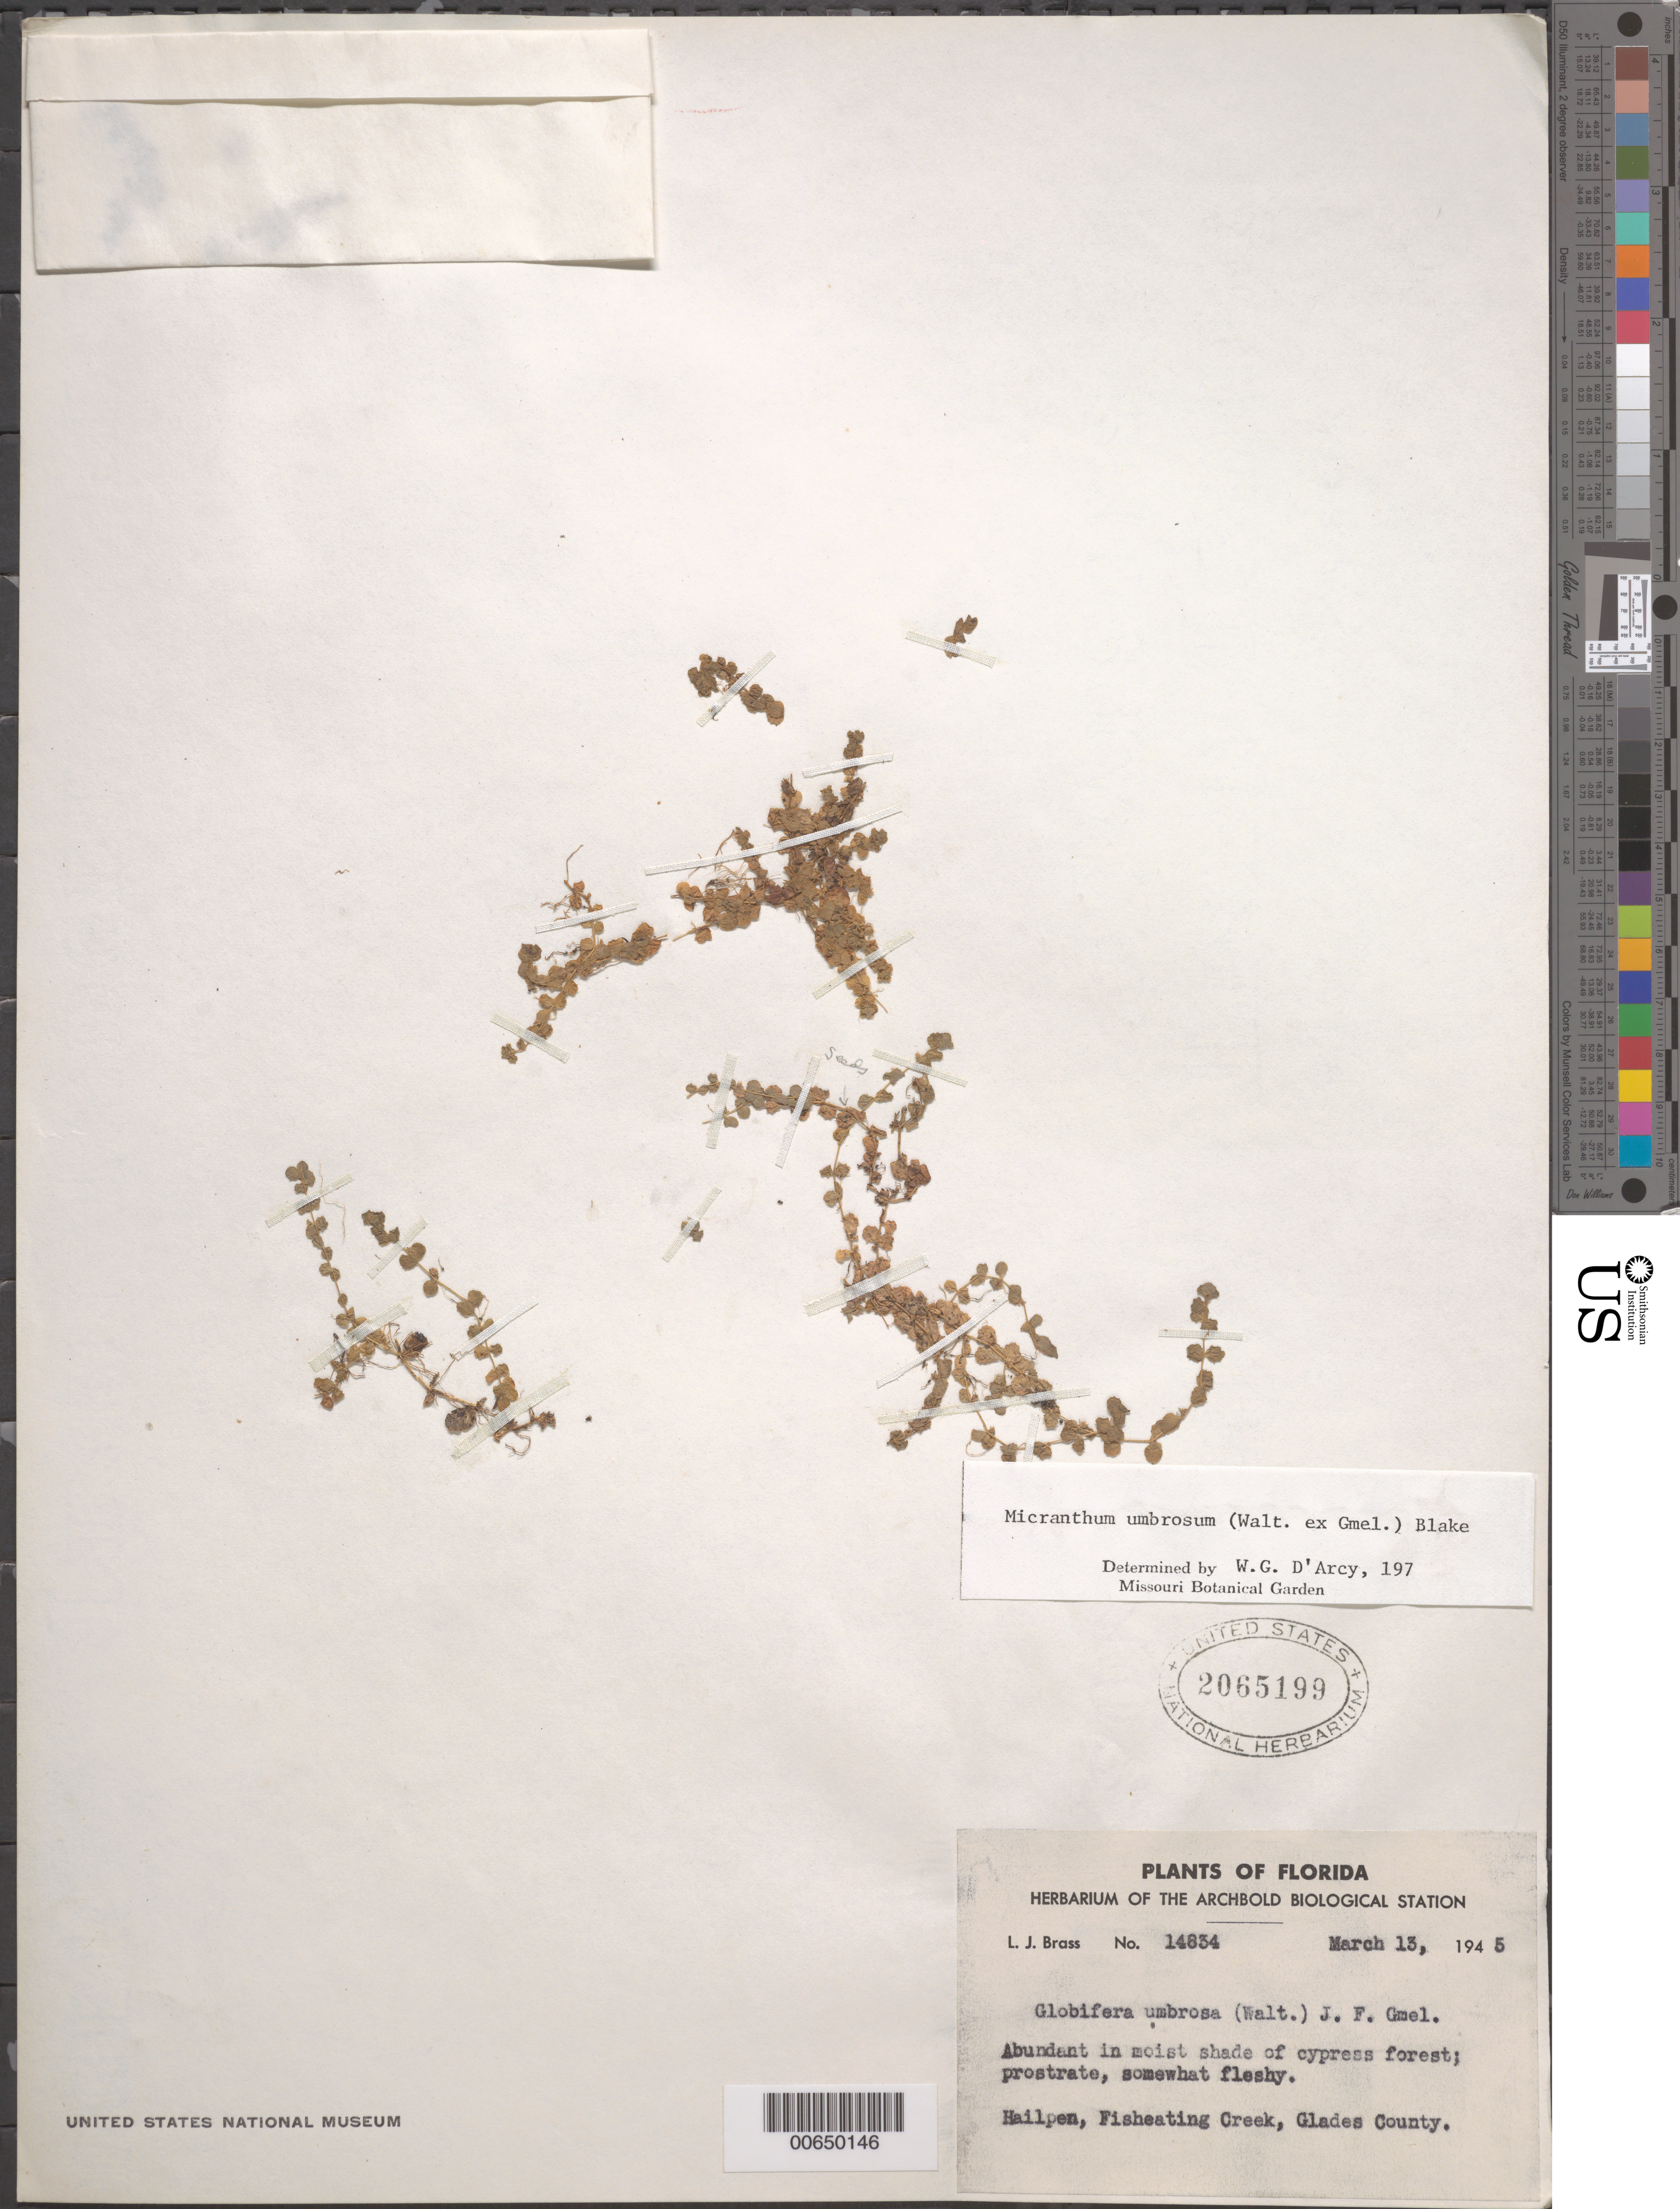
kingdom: Plantae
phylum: Tracheophyta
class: Magnoliopsida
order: Lamiales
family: Linderniaceae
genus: Micranthemum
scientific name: Micranthemum umbrosum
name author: (J.F. Gmel.) S.F. Blake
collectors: L. J. Brass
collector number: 14834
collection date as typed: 13 Mar 1945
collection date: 1945-03-13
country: United States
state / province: Florida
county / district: Glades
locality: Ailpen, Fisheating Creek.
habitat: In moist shade of cypress forest.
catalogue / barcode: US 2065199